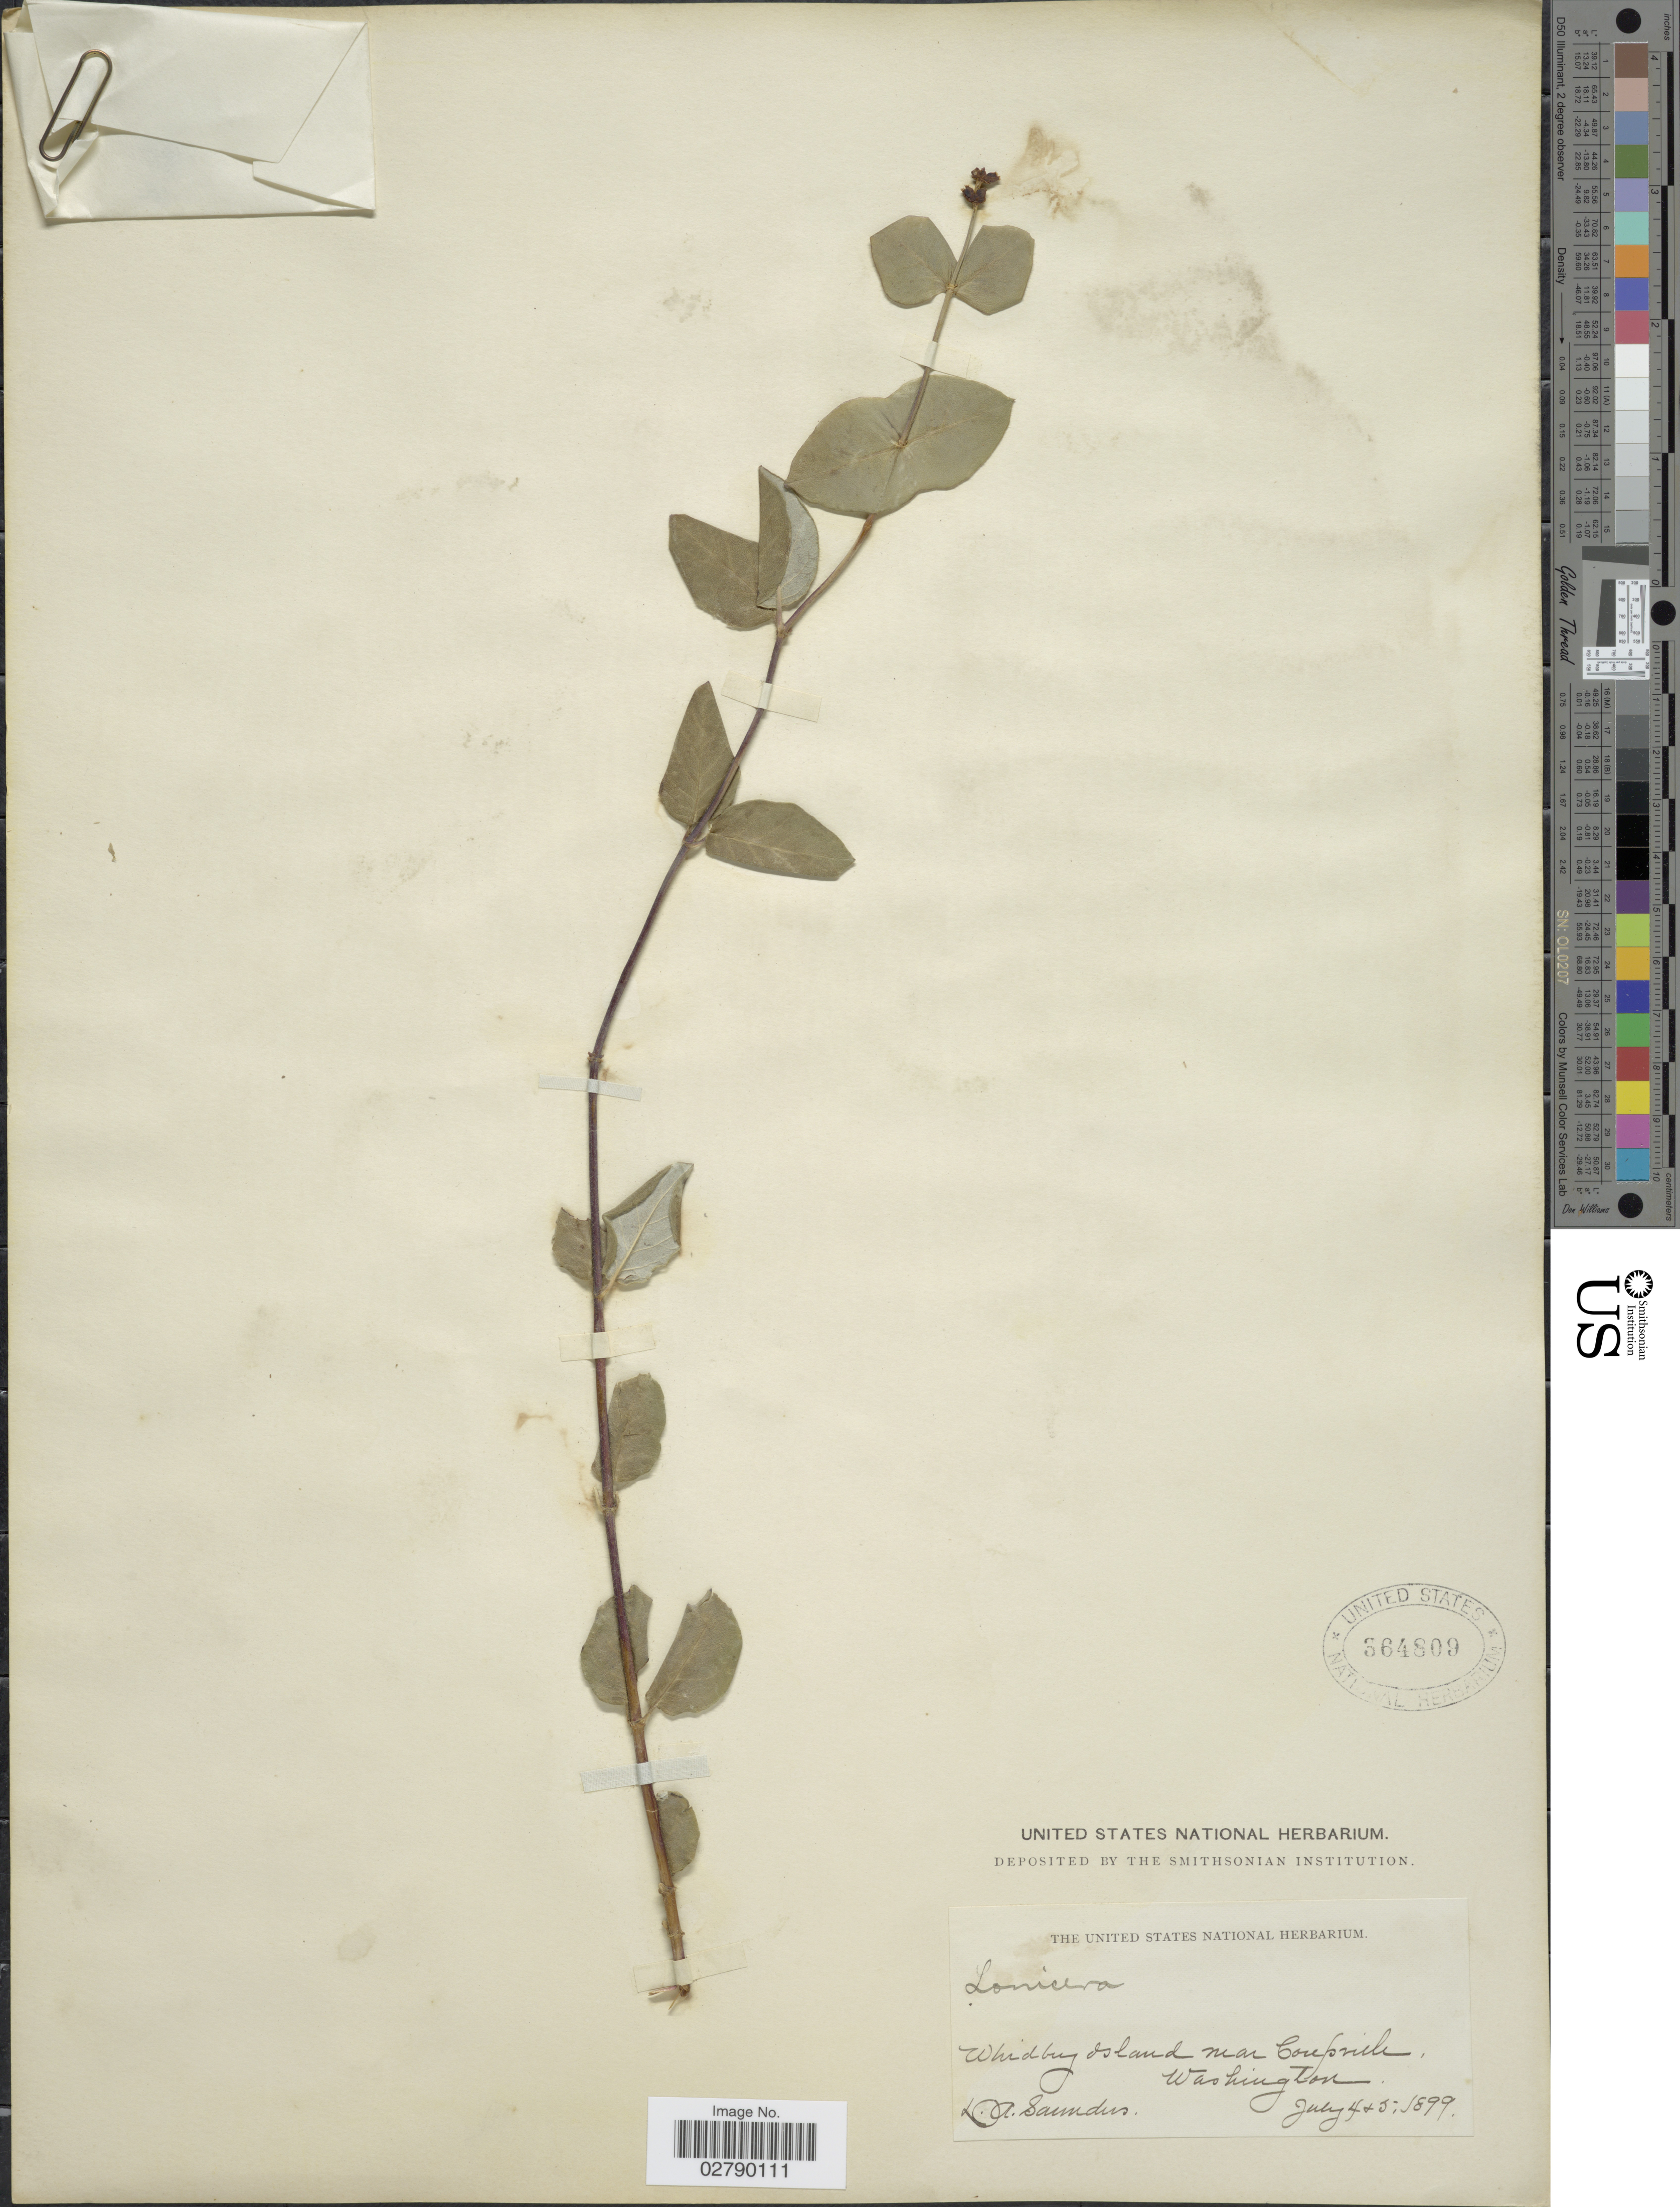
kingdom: Plantae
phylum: Tracheophyta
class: Magnoliopsida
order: Dipsacales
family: Caprifoliaceae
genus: Lonicera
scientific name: Lonicera sp.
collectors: D. Saunders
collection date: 1899-07-04/1899-07-05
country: United States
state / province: Washington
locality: Whidbey Island near Coupville.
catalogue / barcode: US 364809